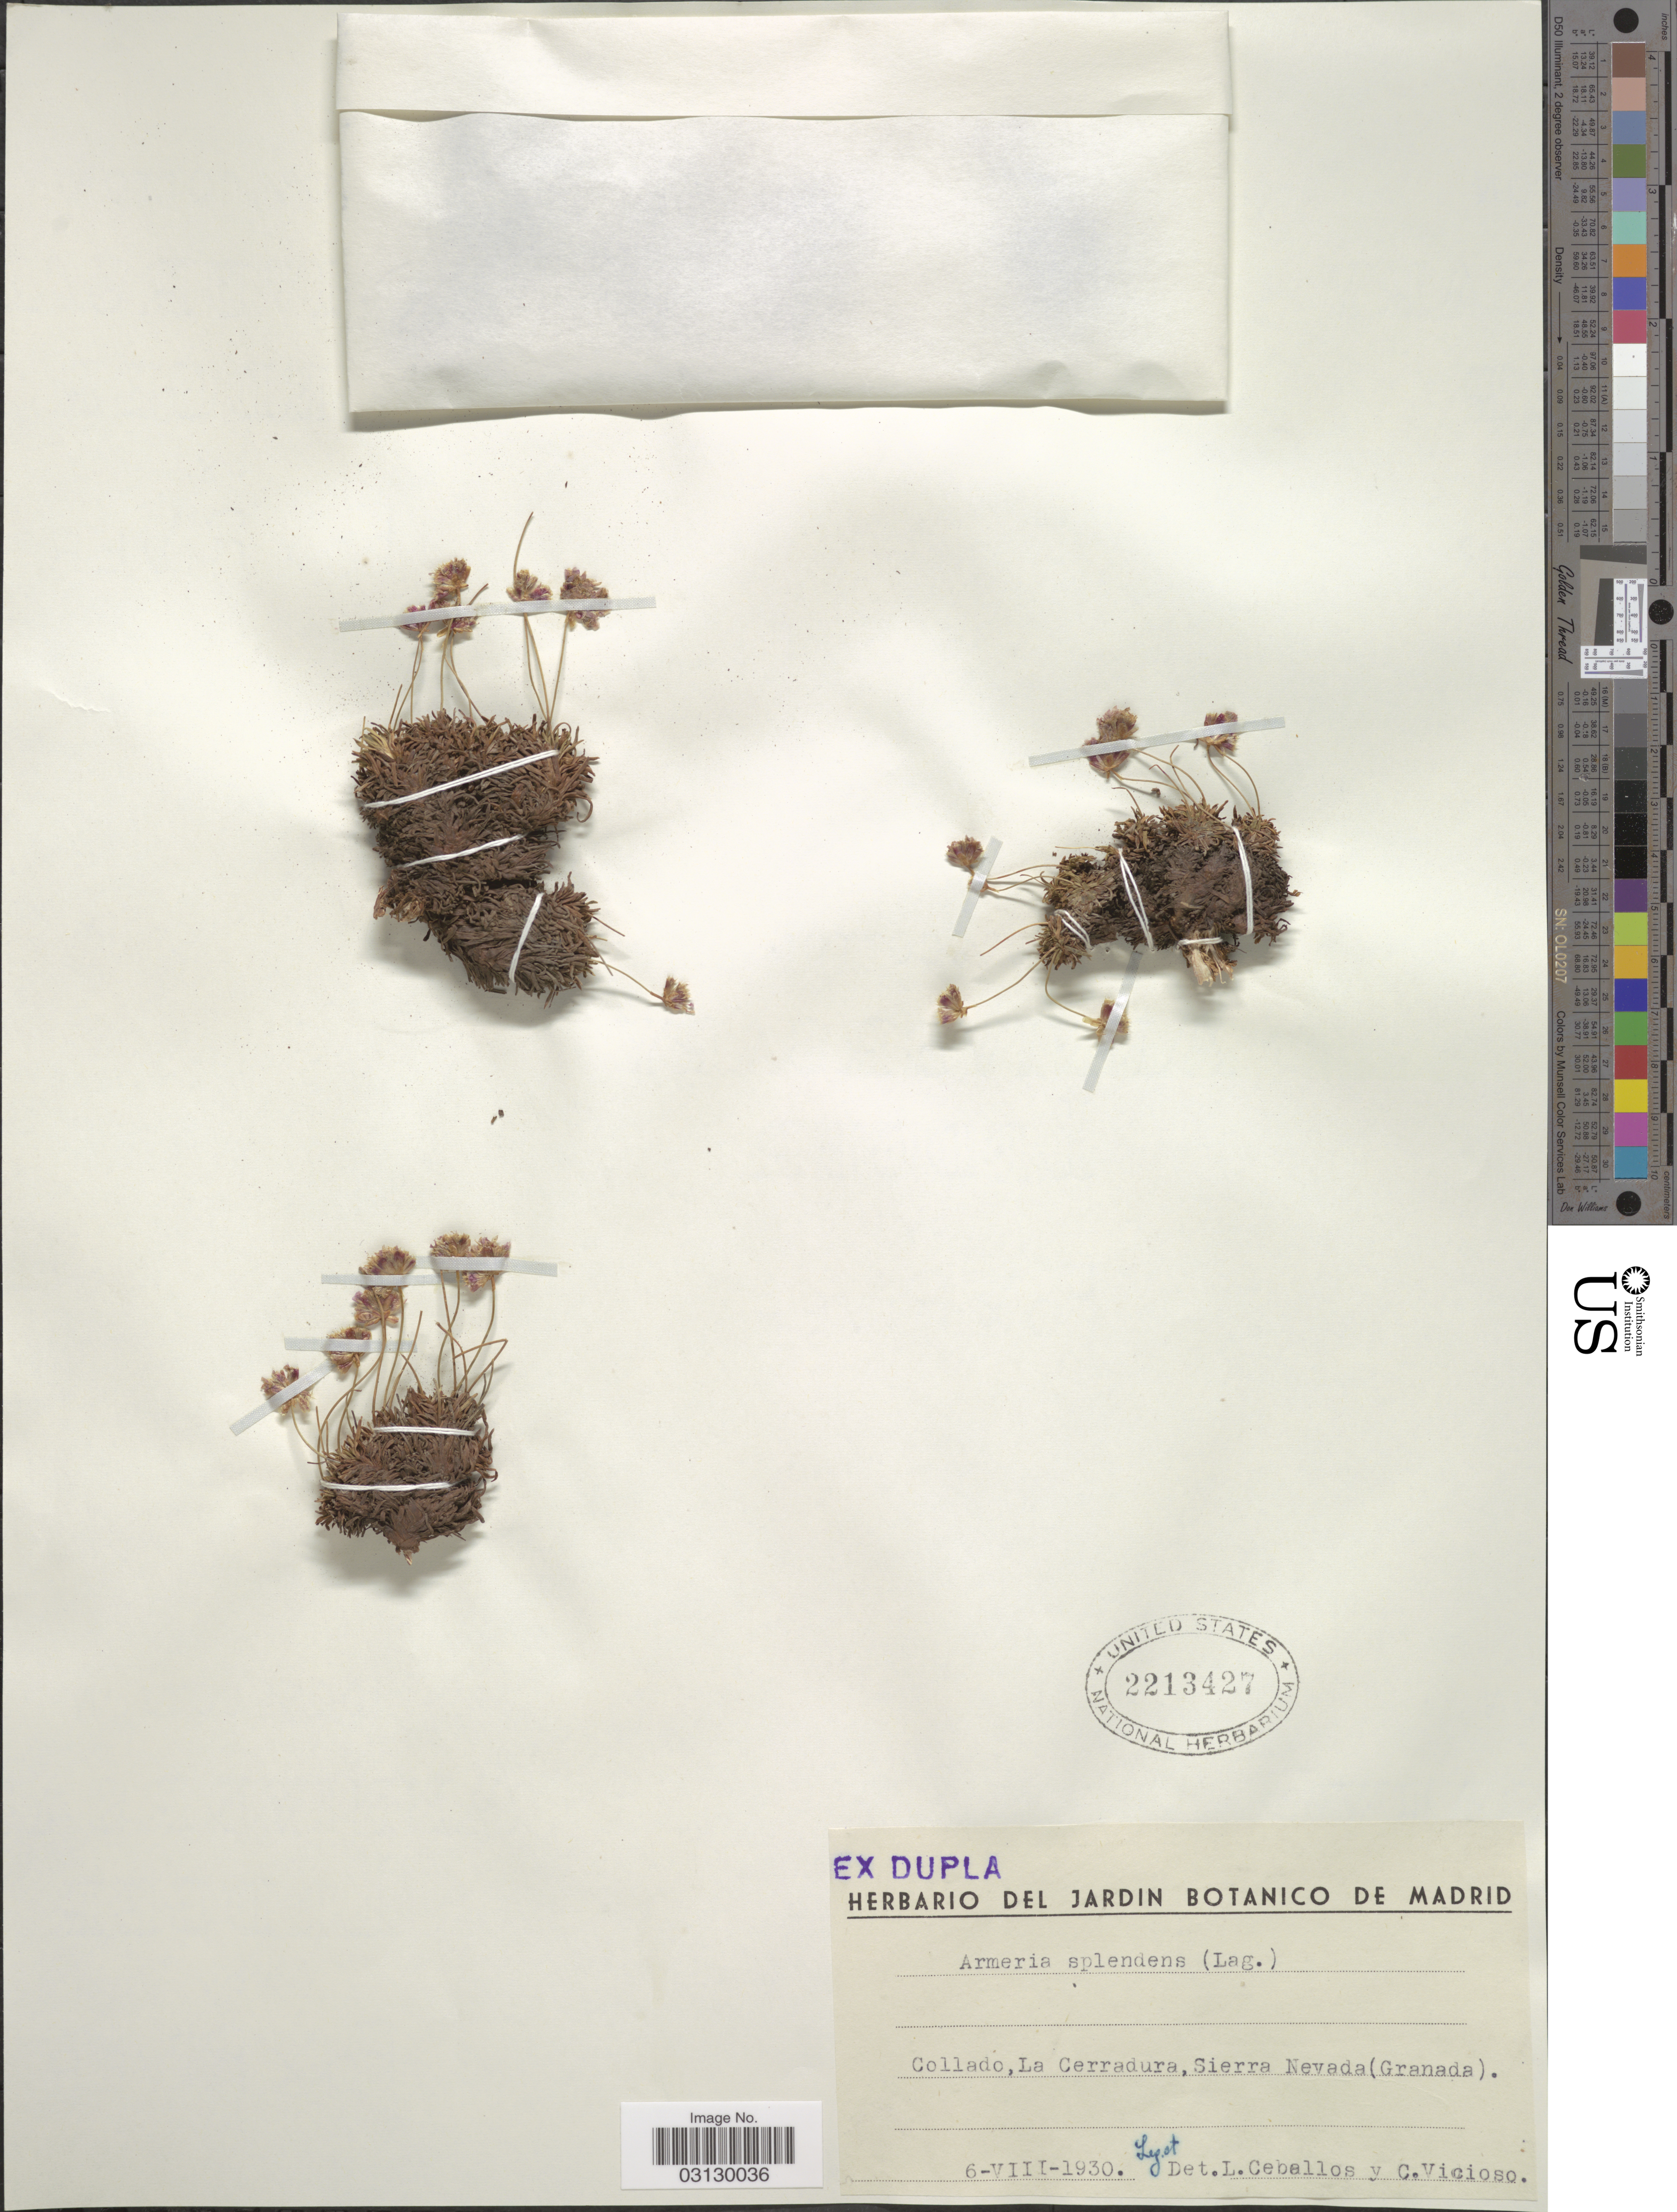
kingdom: Plantae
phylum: Tracheophyta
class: Magnoliopsida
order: Caryophyllales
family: Plumbaginaceae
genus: Armeria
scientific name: Armeria splendens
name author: (Lag. & Rodr.) Webb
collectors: L. Ceballos & C. Vicioso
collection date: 1930-08-06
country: Spain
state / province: Madrid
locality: Collado, La Cerradura, Sierra Nevada (Granada).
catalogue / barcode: US 2213427